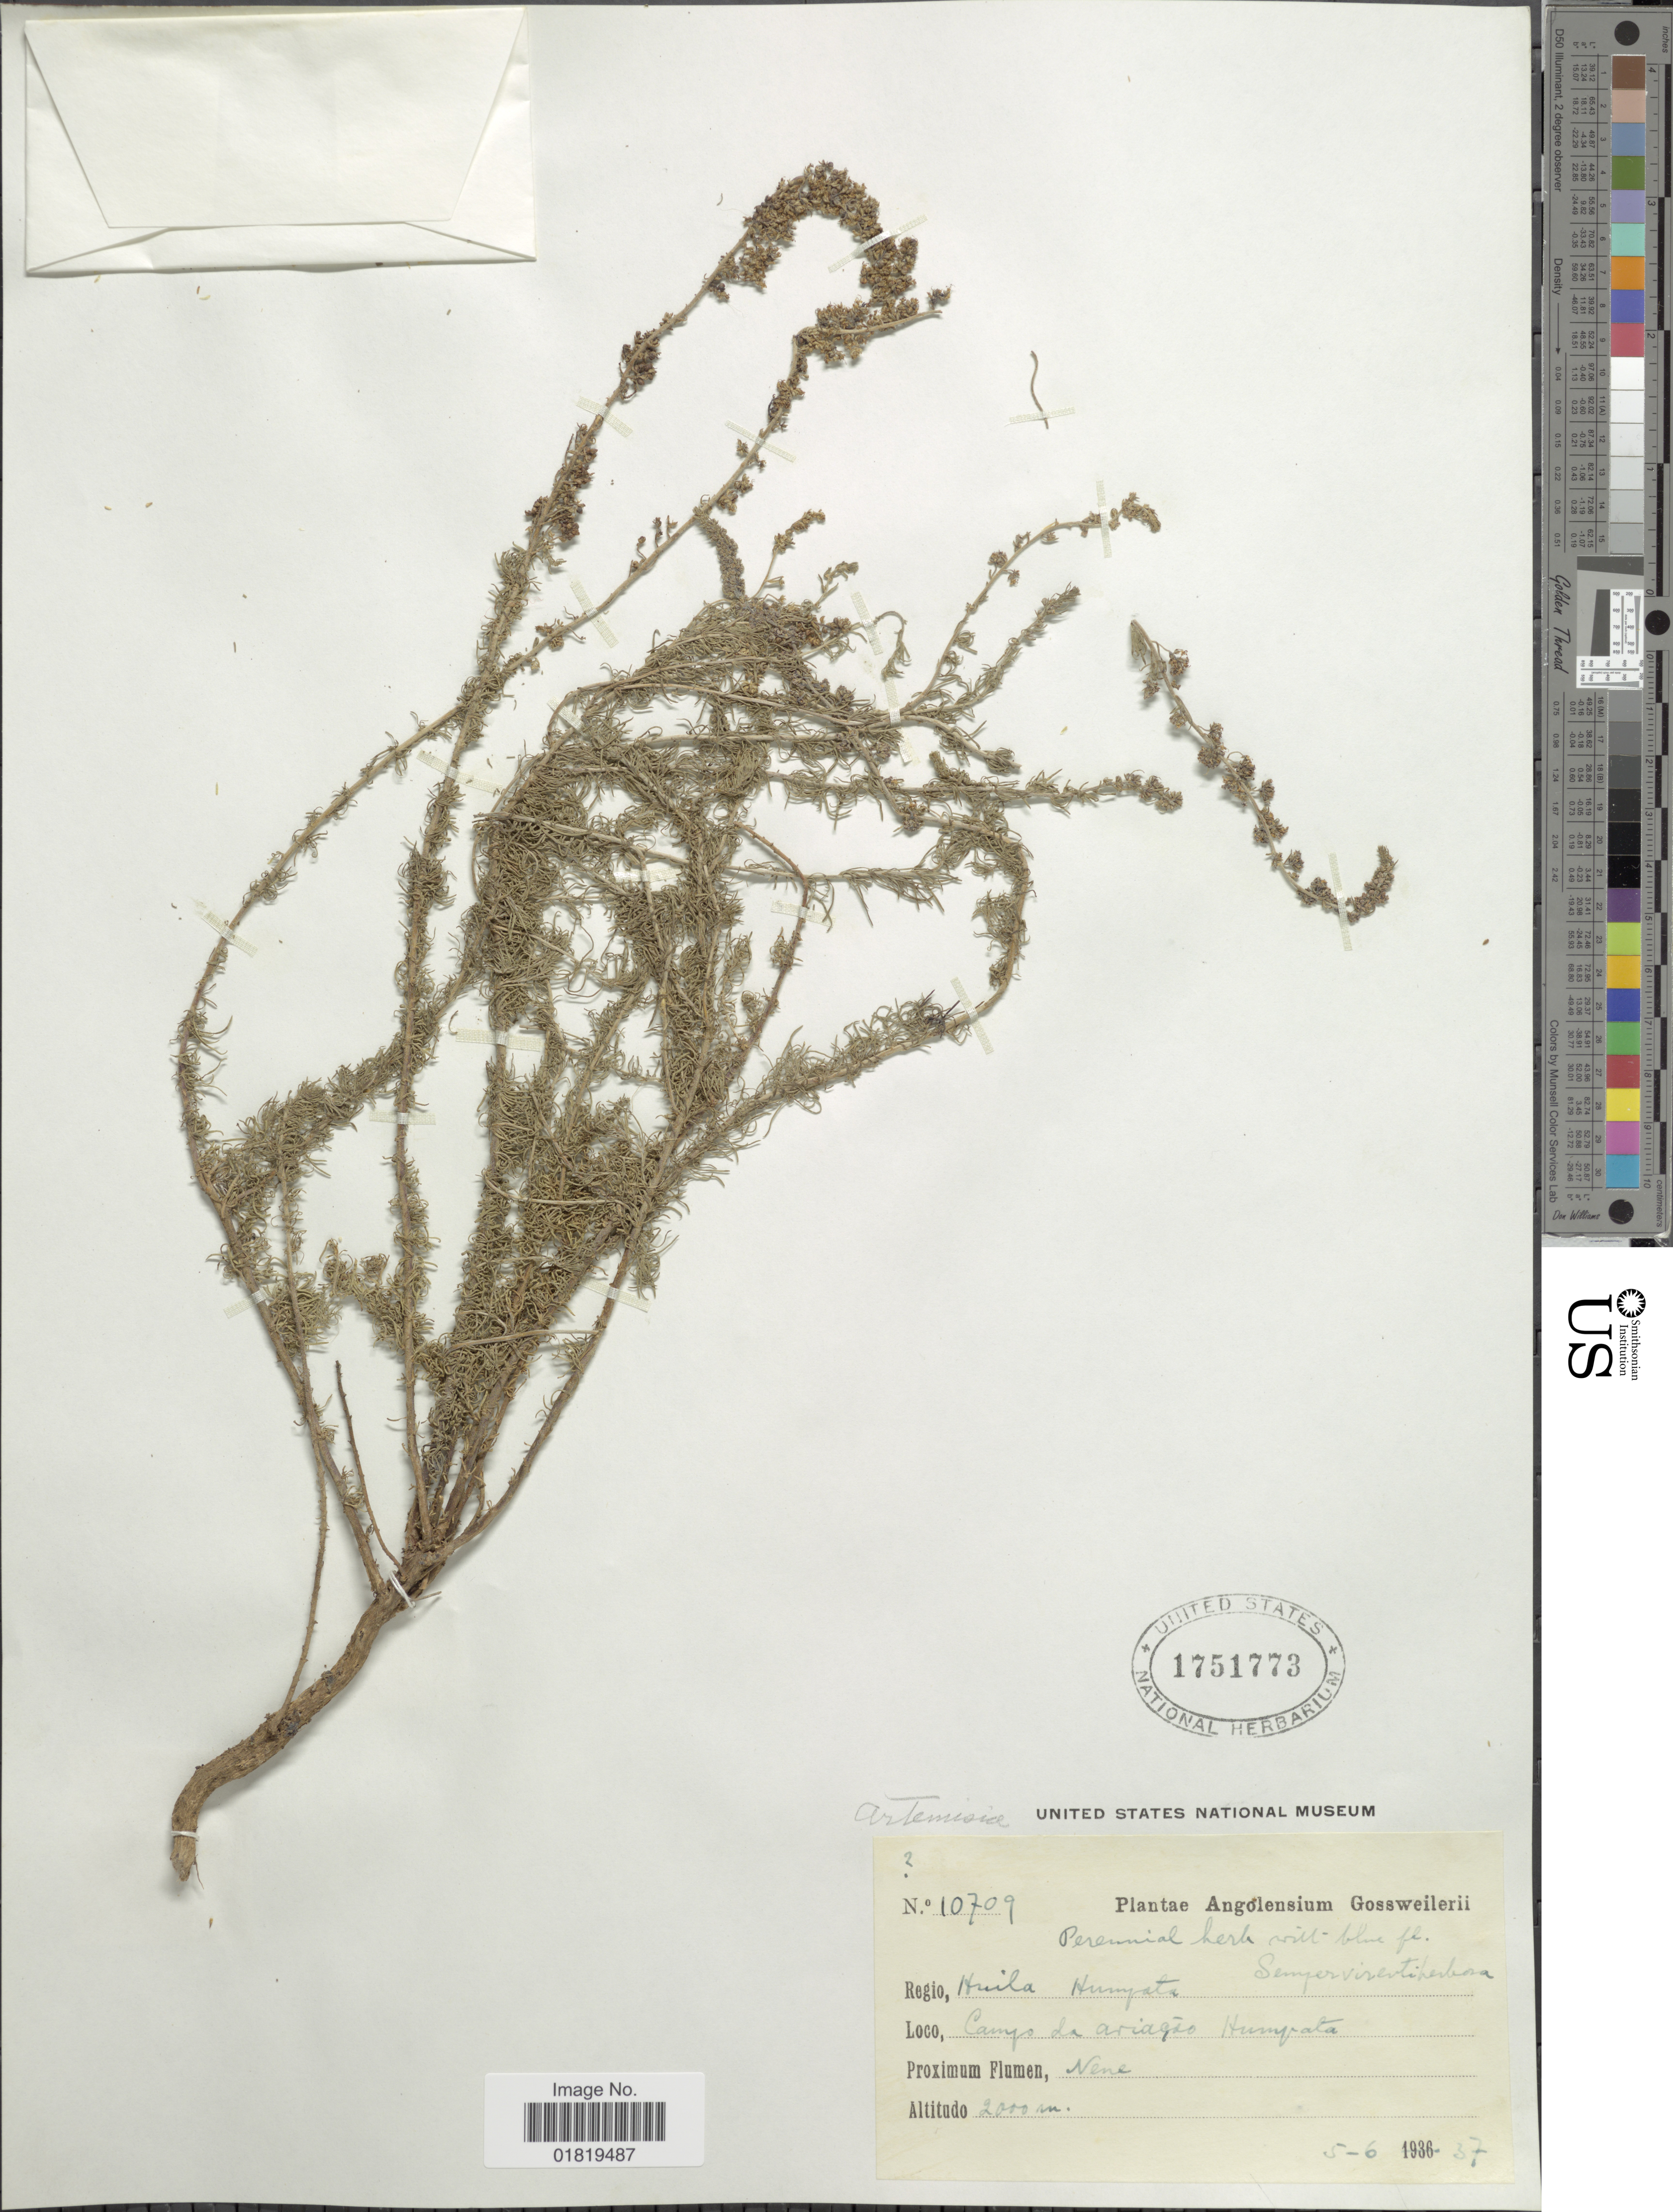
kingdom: Plantae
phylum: Tracheophyta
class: Magnoliopsida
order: Asterales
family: Asteraceae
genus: Artemisia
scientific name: Artemisia sp.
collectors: Gossweiler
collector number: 10709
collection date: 1937-06-05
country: Angola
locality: Huila Humpata, Campo da ariação Humpata.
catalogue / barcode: US 1751773